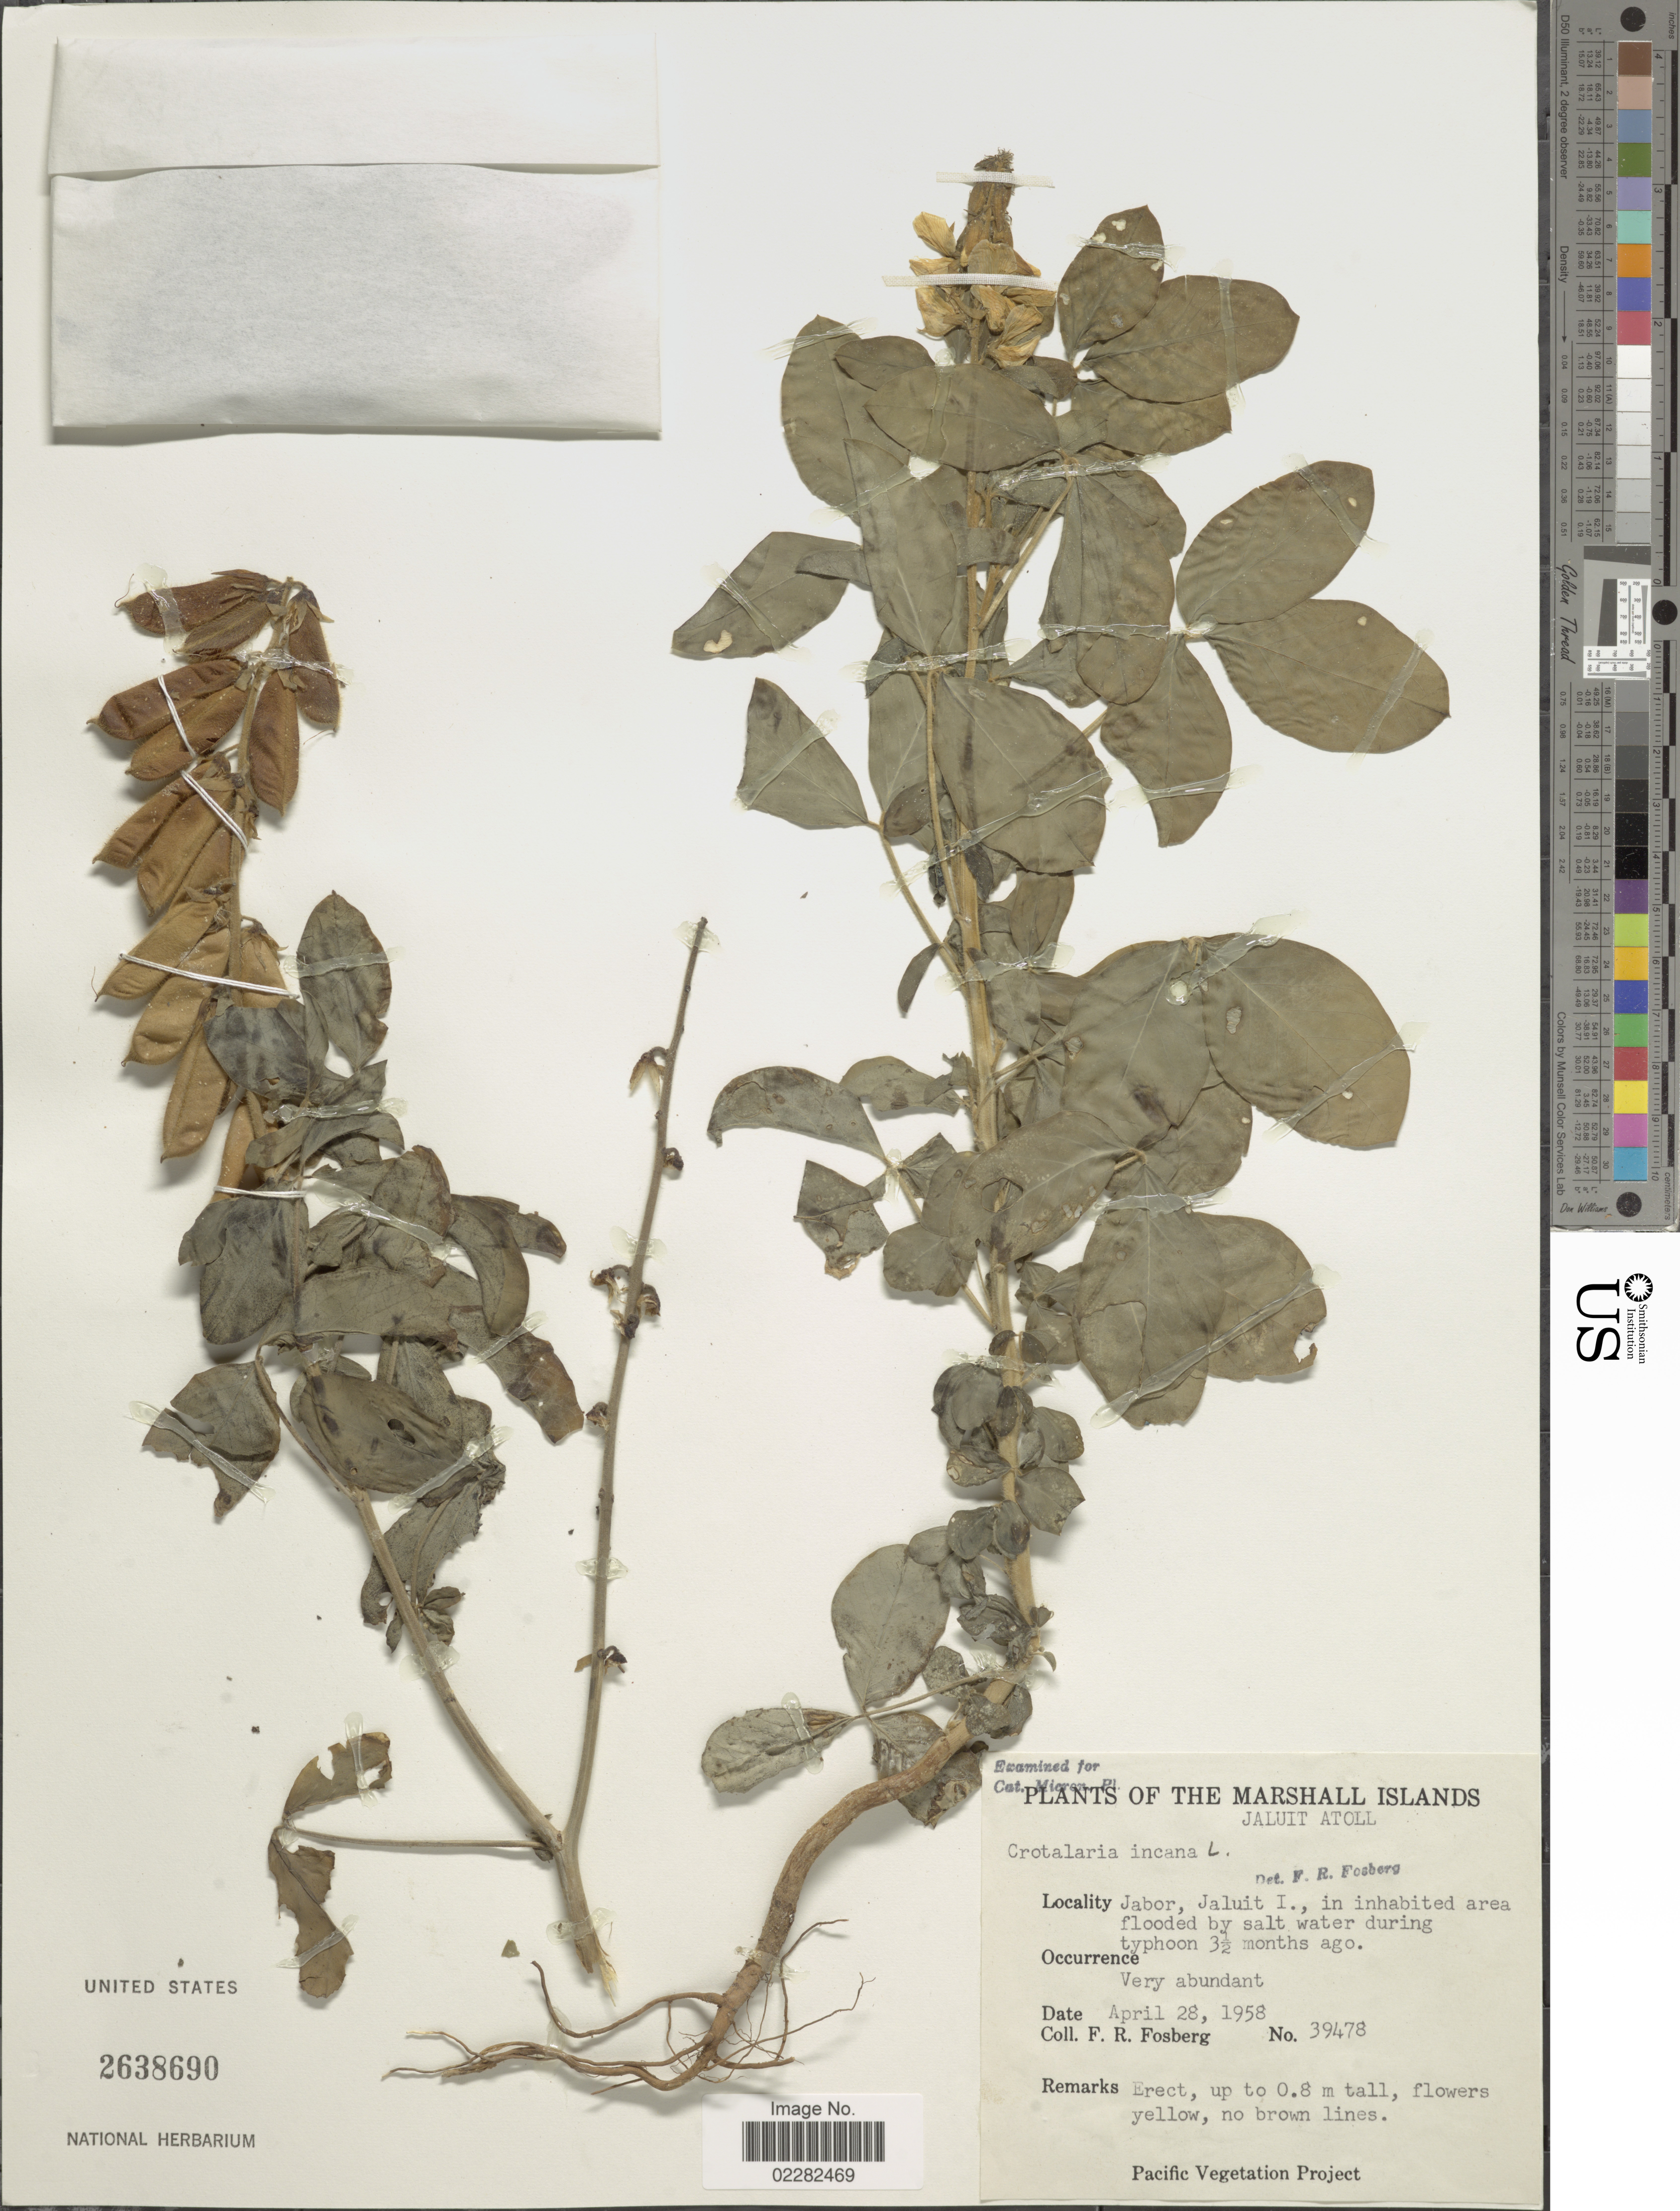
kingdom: Plantae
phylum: Tracheophyta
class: Magnoliopsida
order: Fabales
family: Fabaceae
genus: Crotalaria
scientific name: Crotalaria incana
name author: L.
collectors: F. R. Fosberg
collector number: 39478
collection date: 1958-04-28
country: Marshall Islands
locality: Kaluit Atoll, Jabor, Jaluit I.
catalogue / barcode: US 2638690